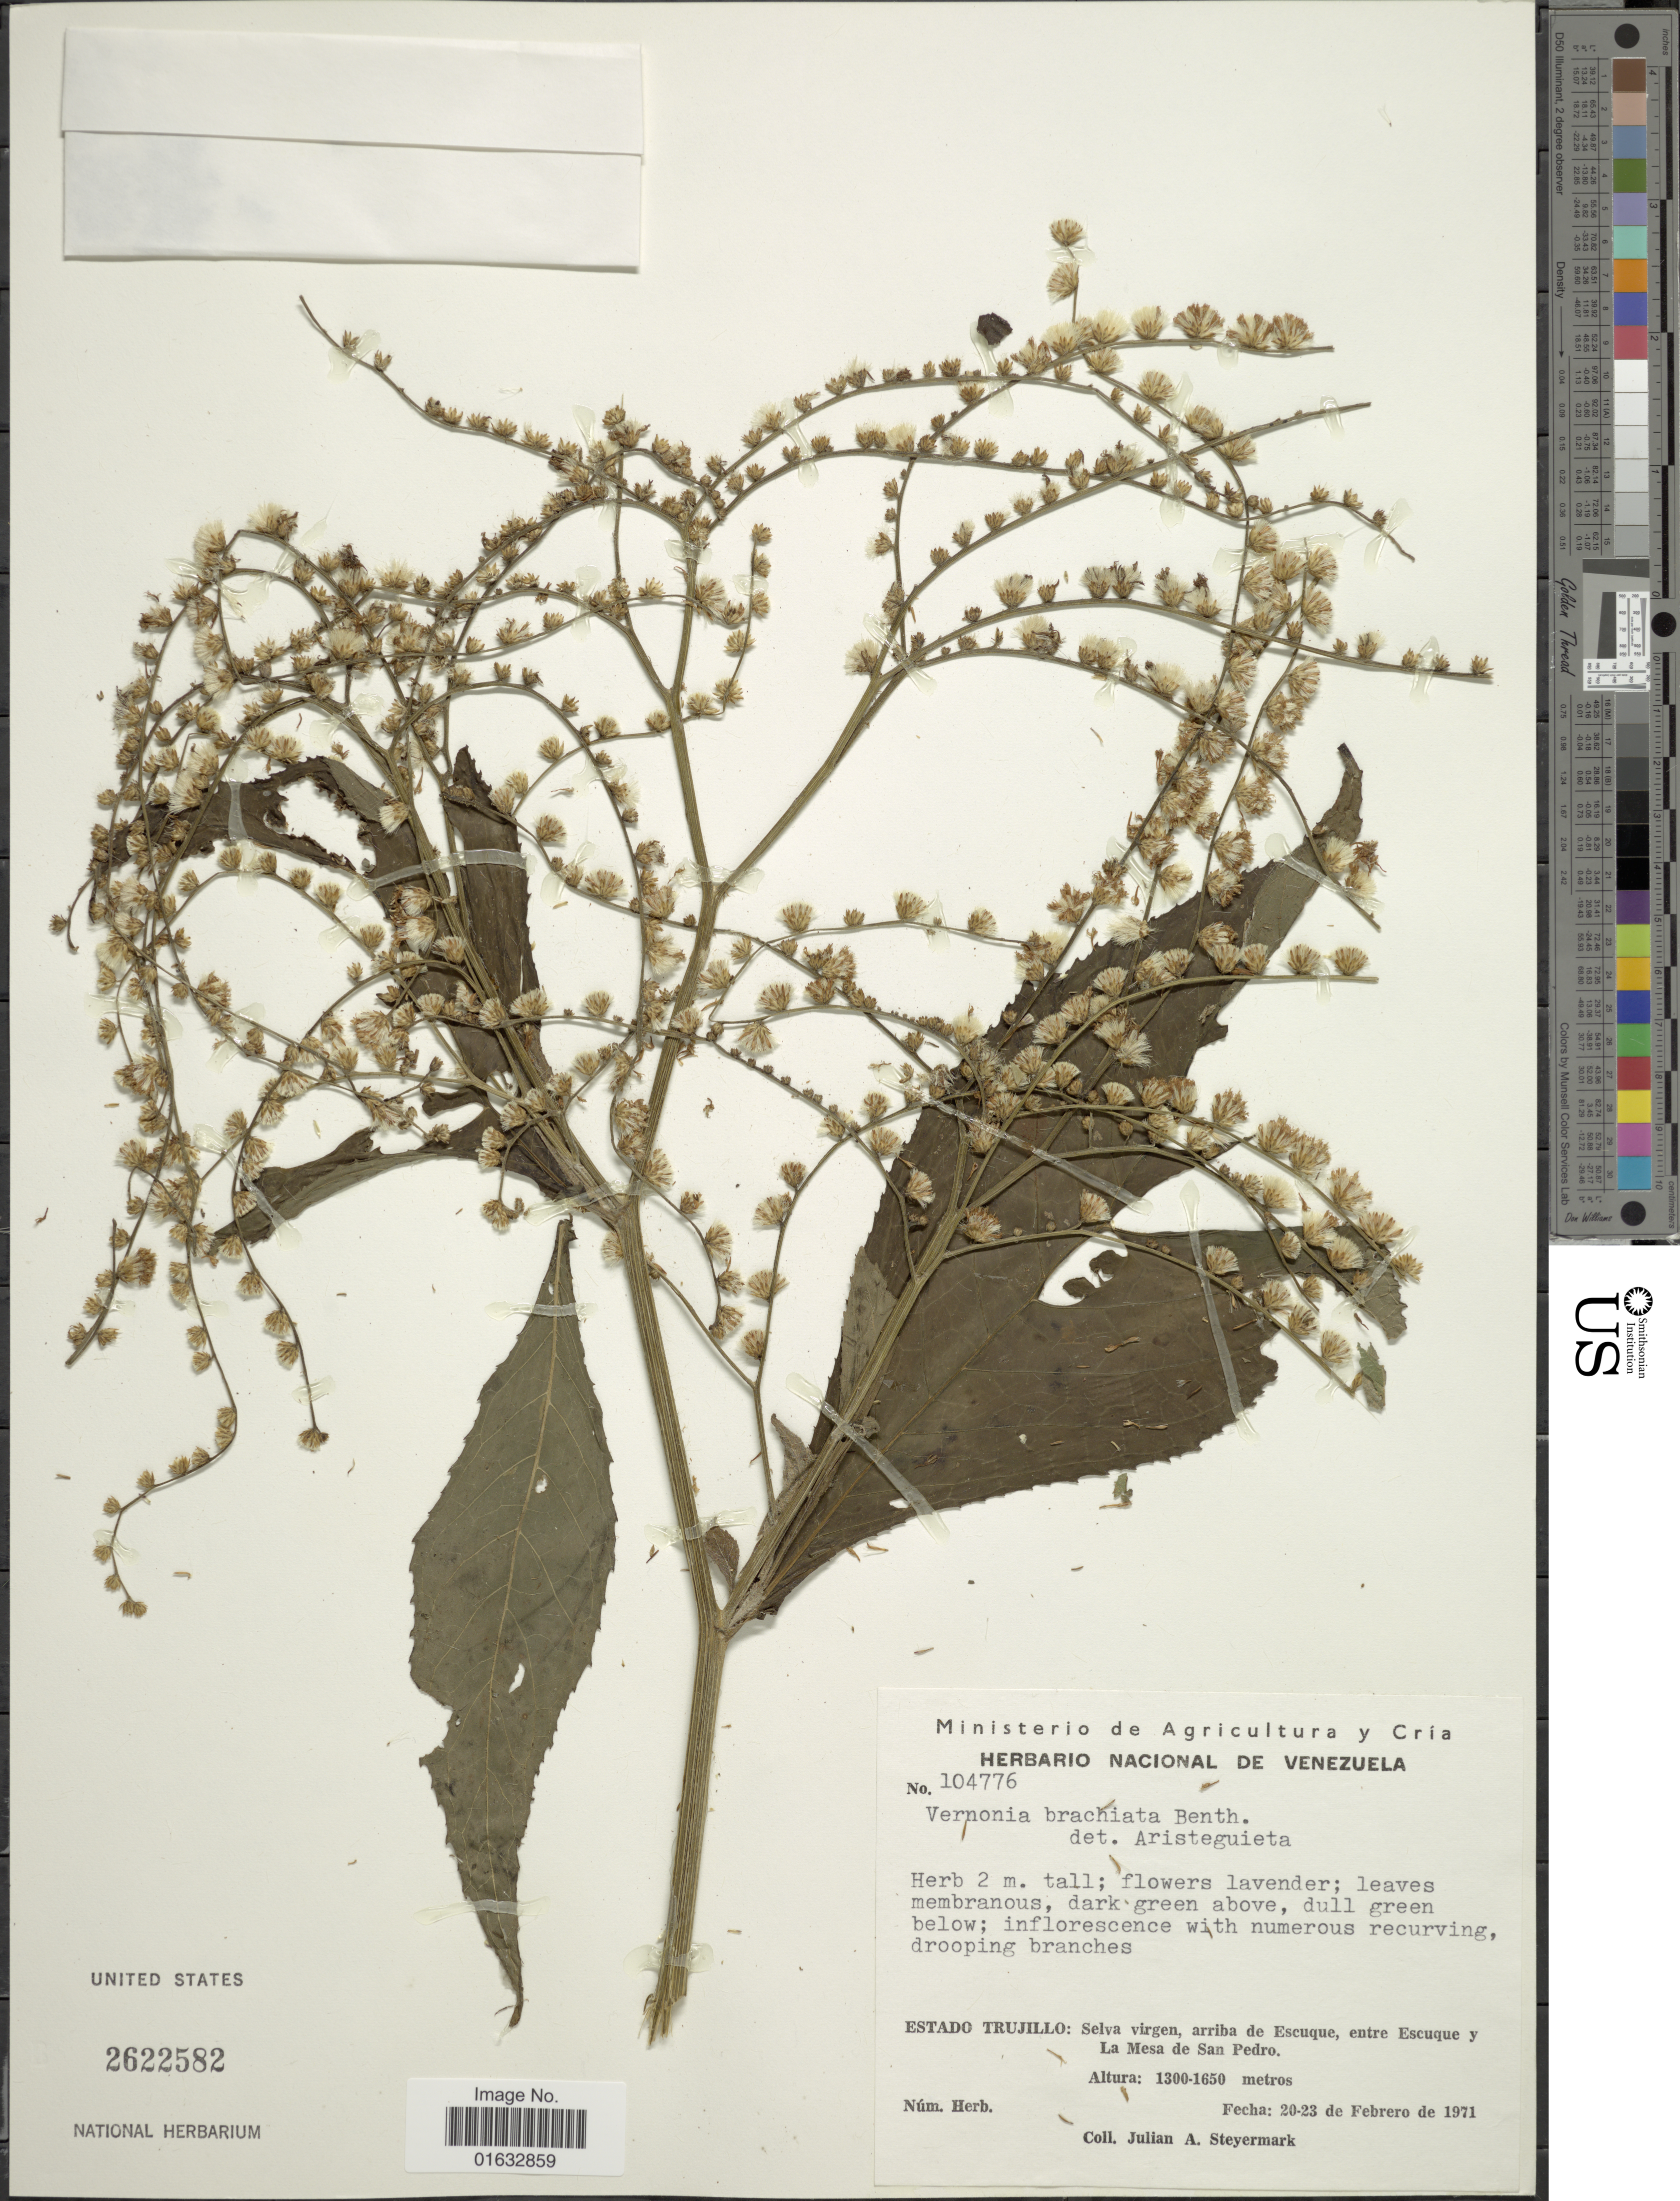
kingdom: Plantae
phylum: Tracheophyta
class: Magnoliopsida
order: Asterales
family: Asteraceae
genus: Eirmocephala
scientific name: Eirmocephala brachiata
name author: (Benth.) H. Rob.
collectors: J. Steyermark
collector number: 104776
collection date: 1971-02-20/1971-02-23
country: Venezuela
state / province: Trujillo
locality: Estado Trujillo: Selva virgen, arriba de Escuque, entre Escuque y La Mesa de San Pedro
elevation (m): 1300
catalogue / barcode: US 2622582